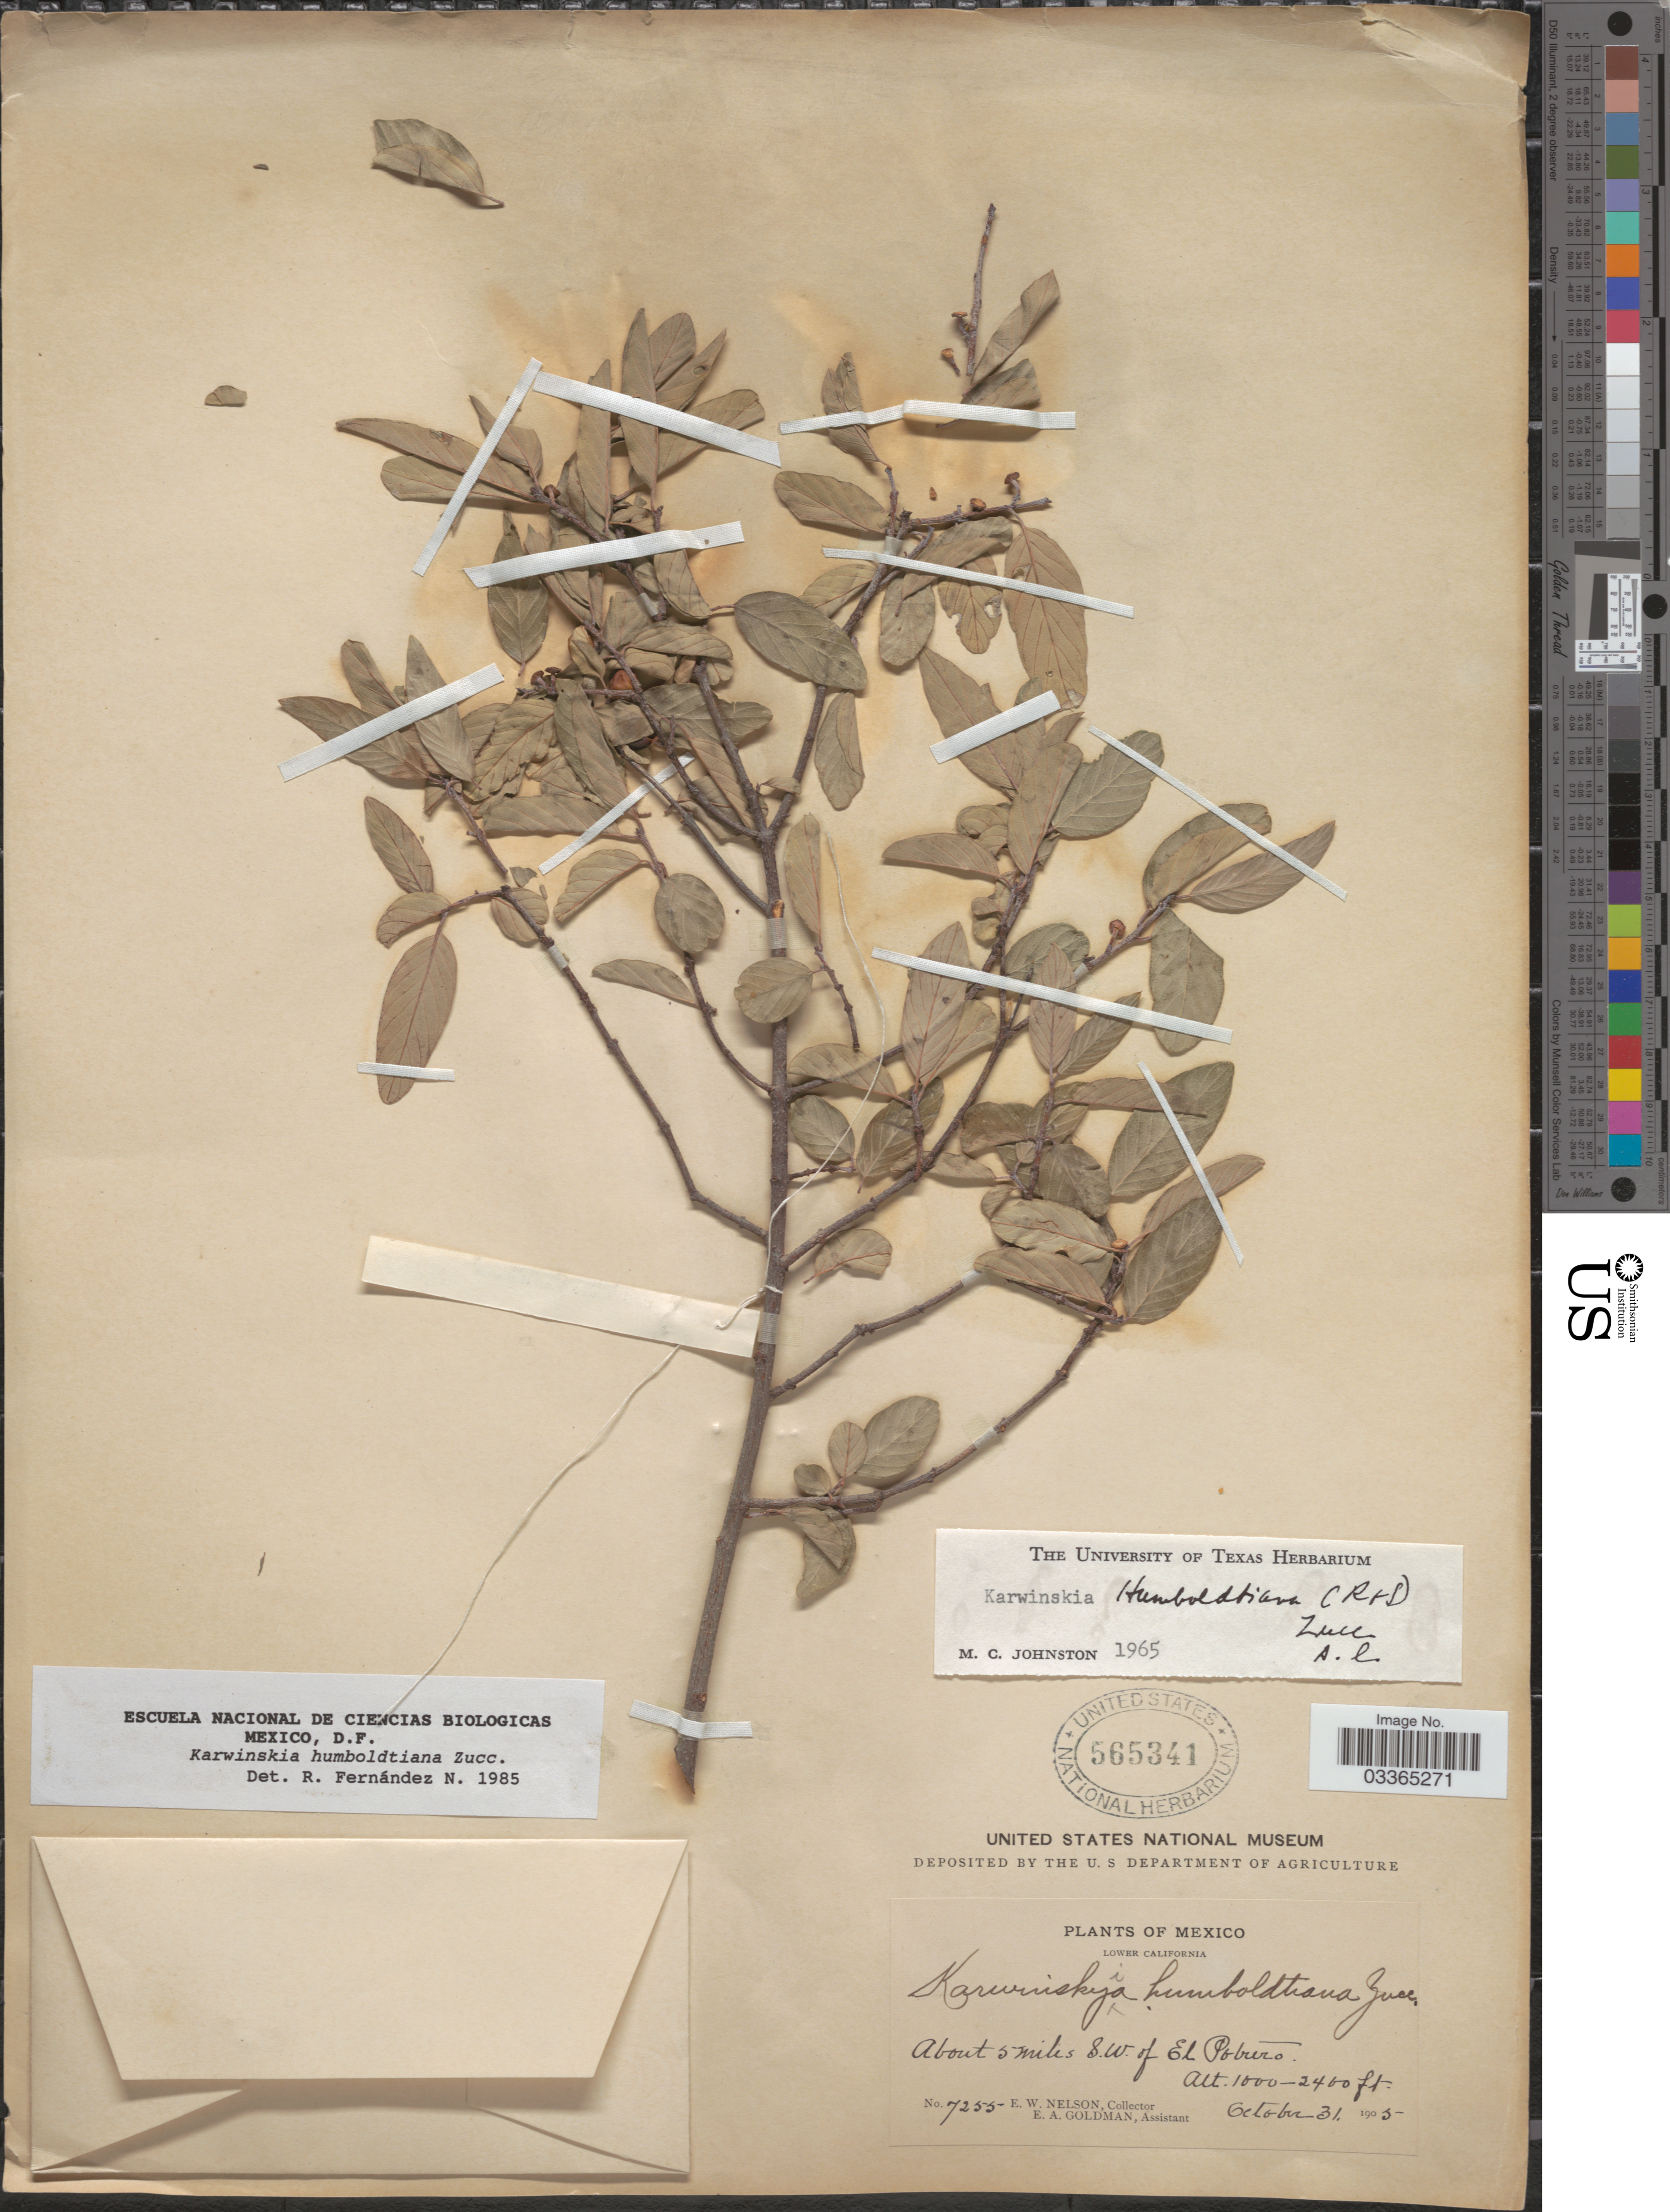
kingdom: Plantae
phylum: Tracheophyta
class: Magnoliopsida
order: Rosales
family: Rhamnaceae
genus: Karwinskia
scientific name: Karwinskia humboldtiana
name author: (Schult.) Zucc.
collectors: E. W. Nelson & E. A. Goldman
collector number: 7255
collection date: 1905-10-31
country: Mexico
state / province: Baja California Sur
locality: Lower California. About 5 miles S.W. of El Potrero.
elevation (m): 305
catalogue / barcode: US 565341